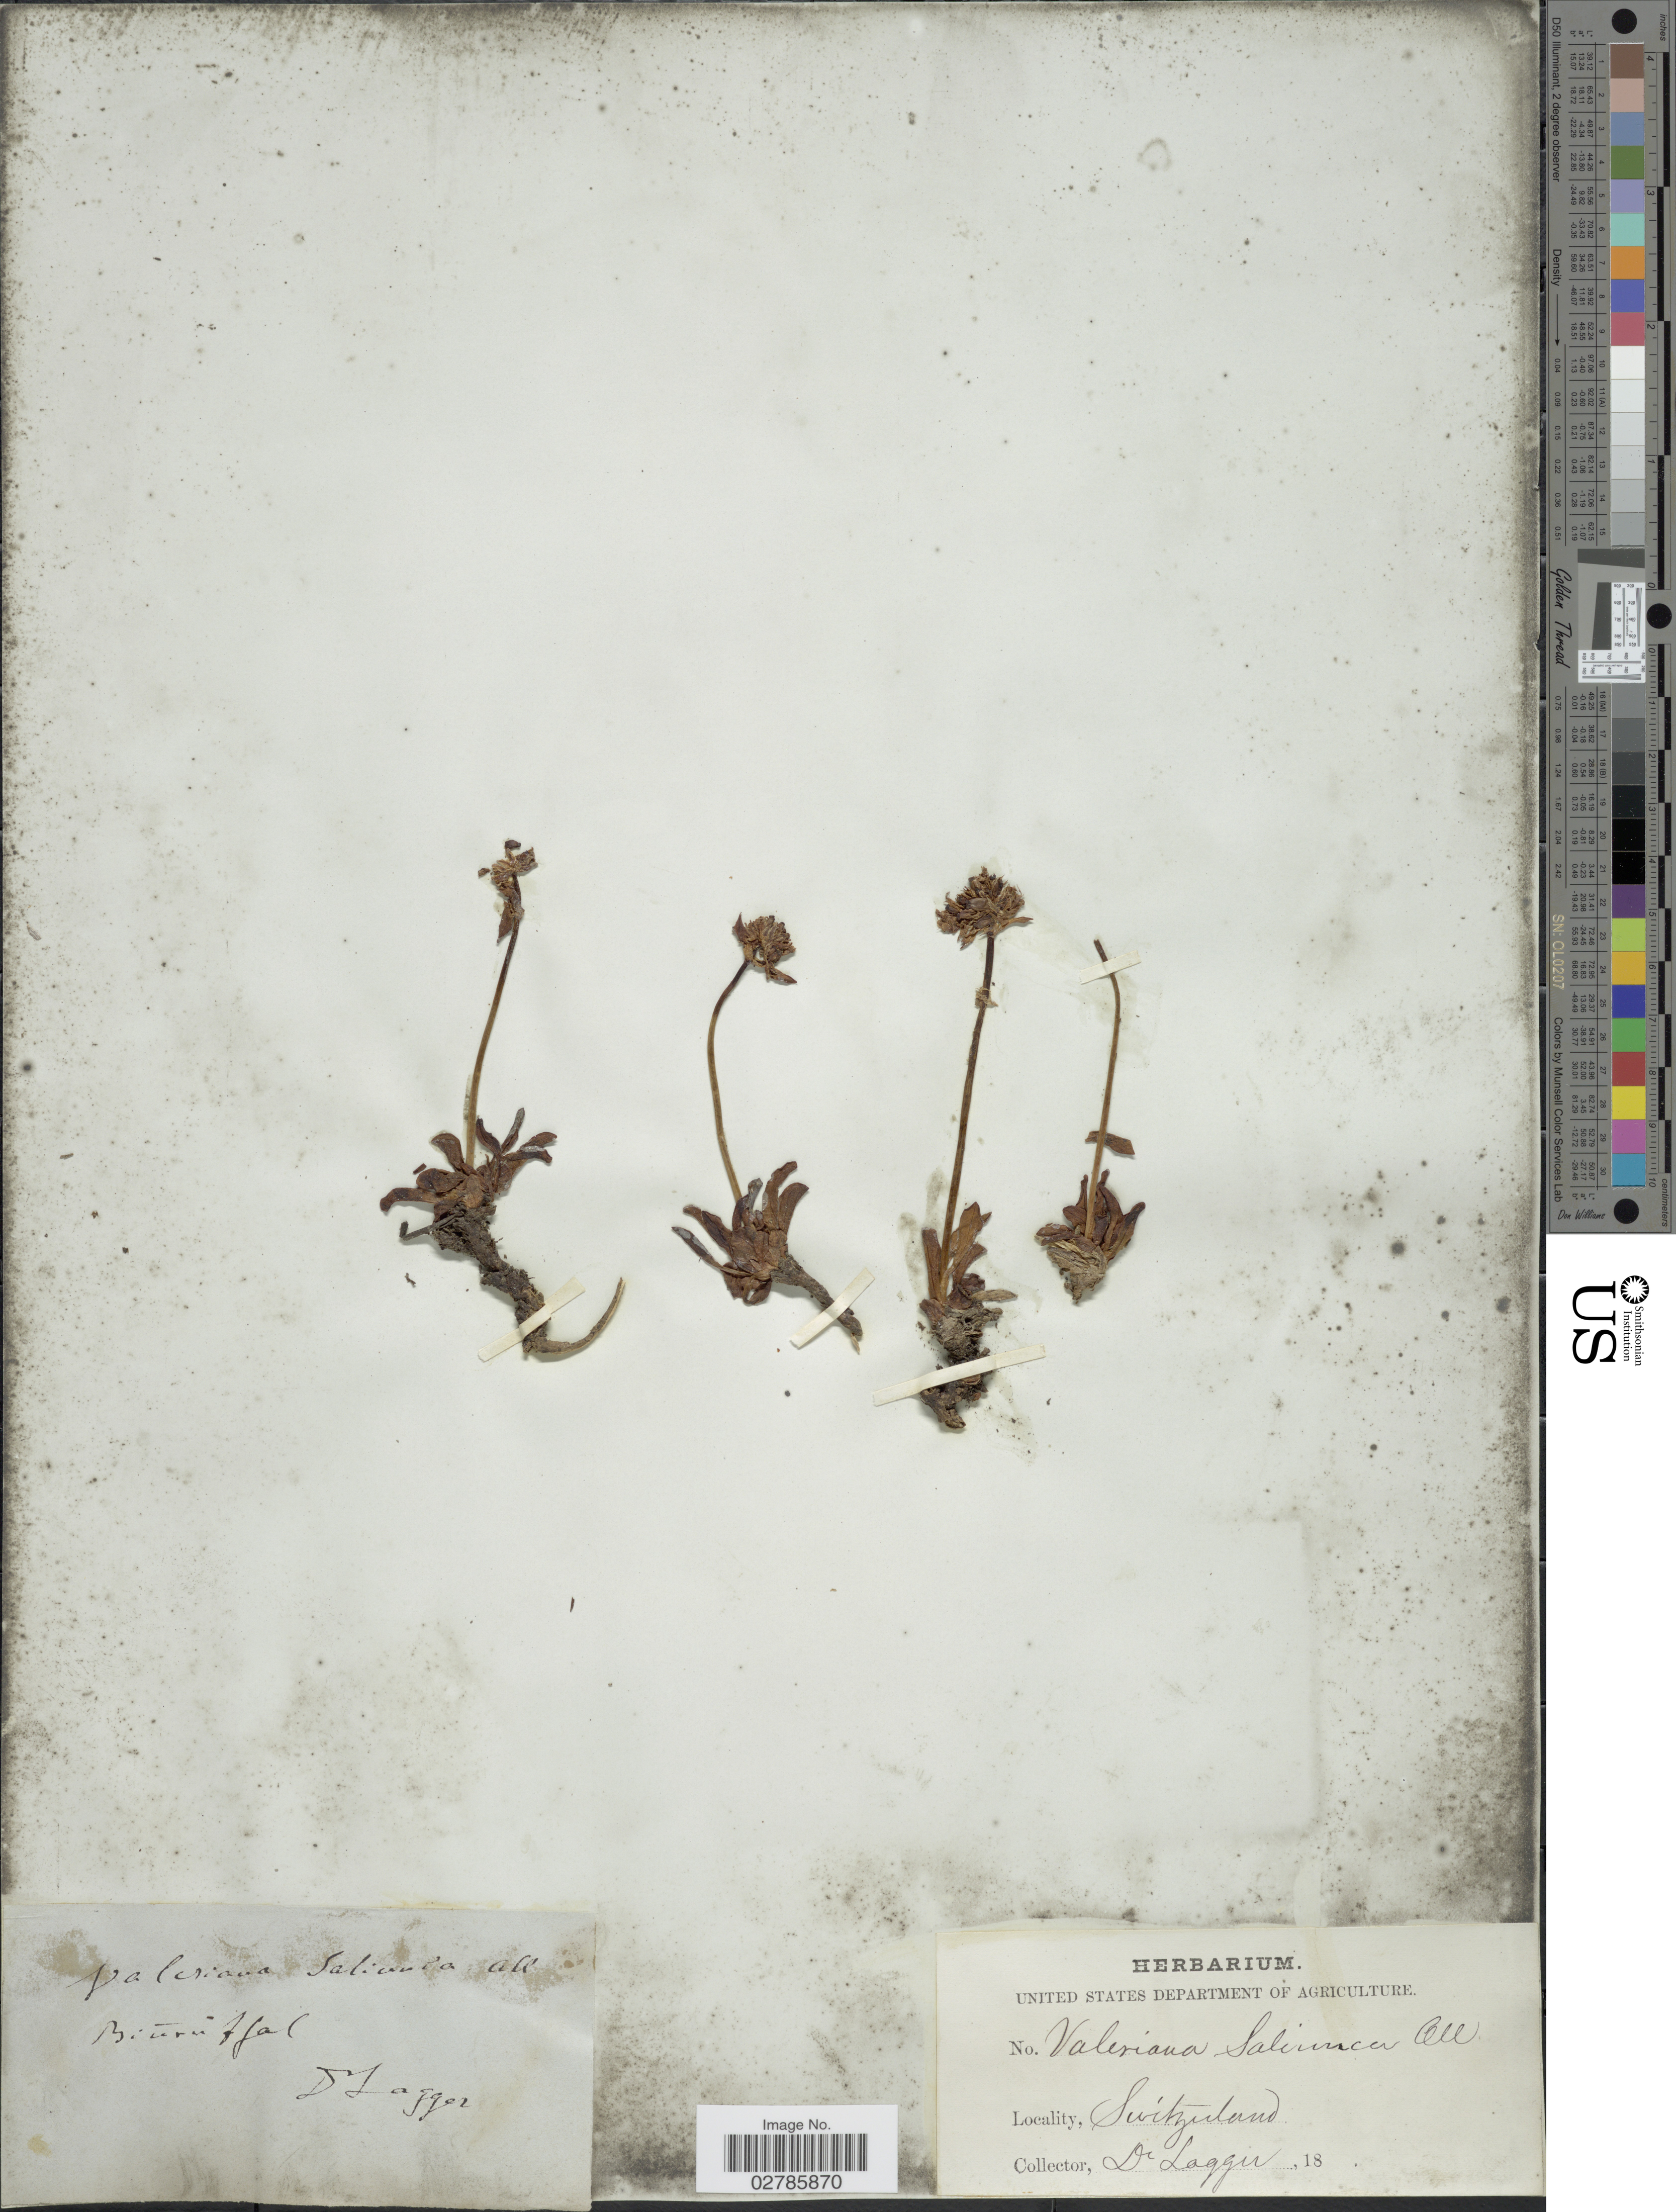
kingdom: Plantae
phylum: Tracheophyta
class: Magnoliopsida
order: Dipsacales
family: Caprifoliaceae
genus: Valeriana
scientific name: Valeriana saliunca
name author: All.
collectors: F. J. Lagger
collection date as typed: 18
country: Switzerland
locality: Binniffal.